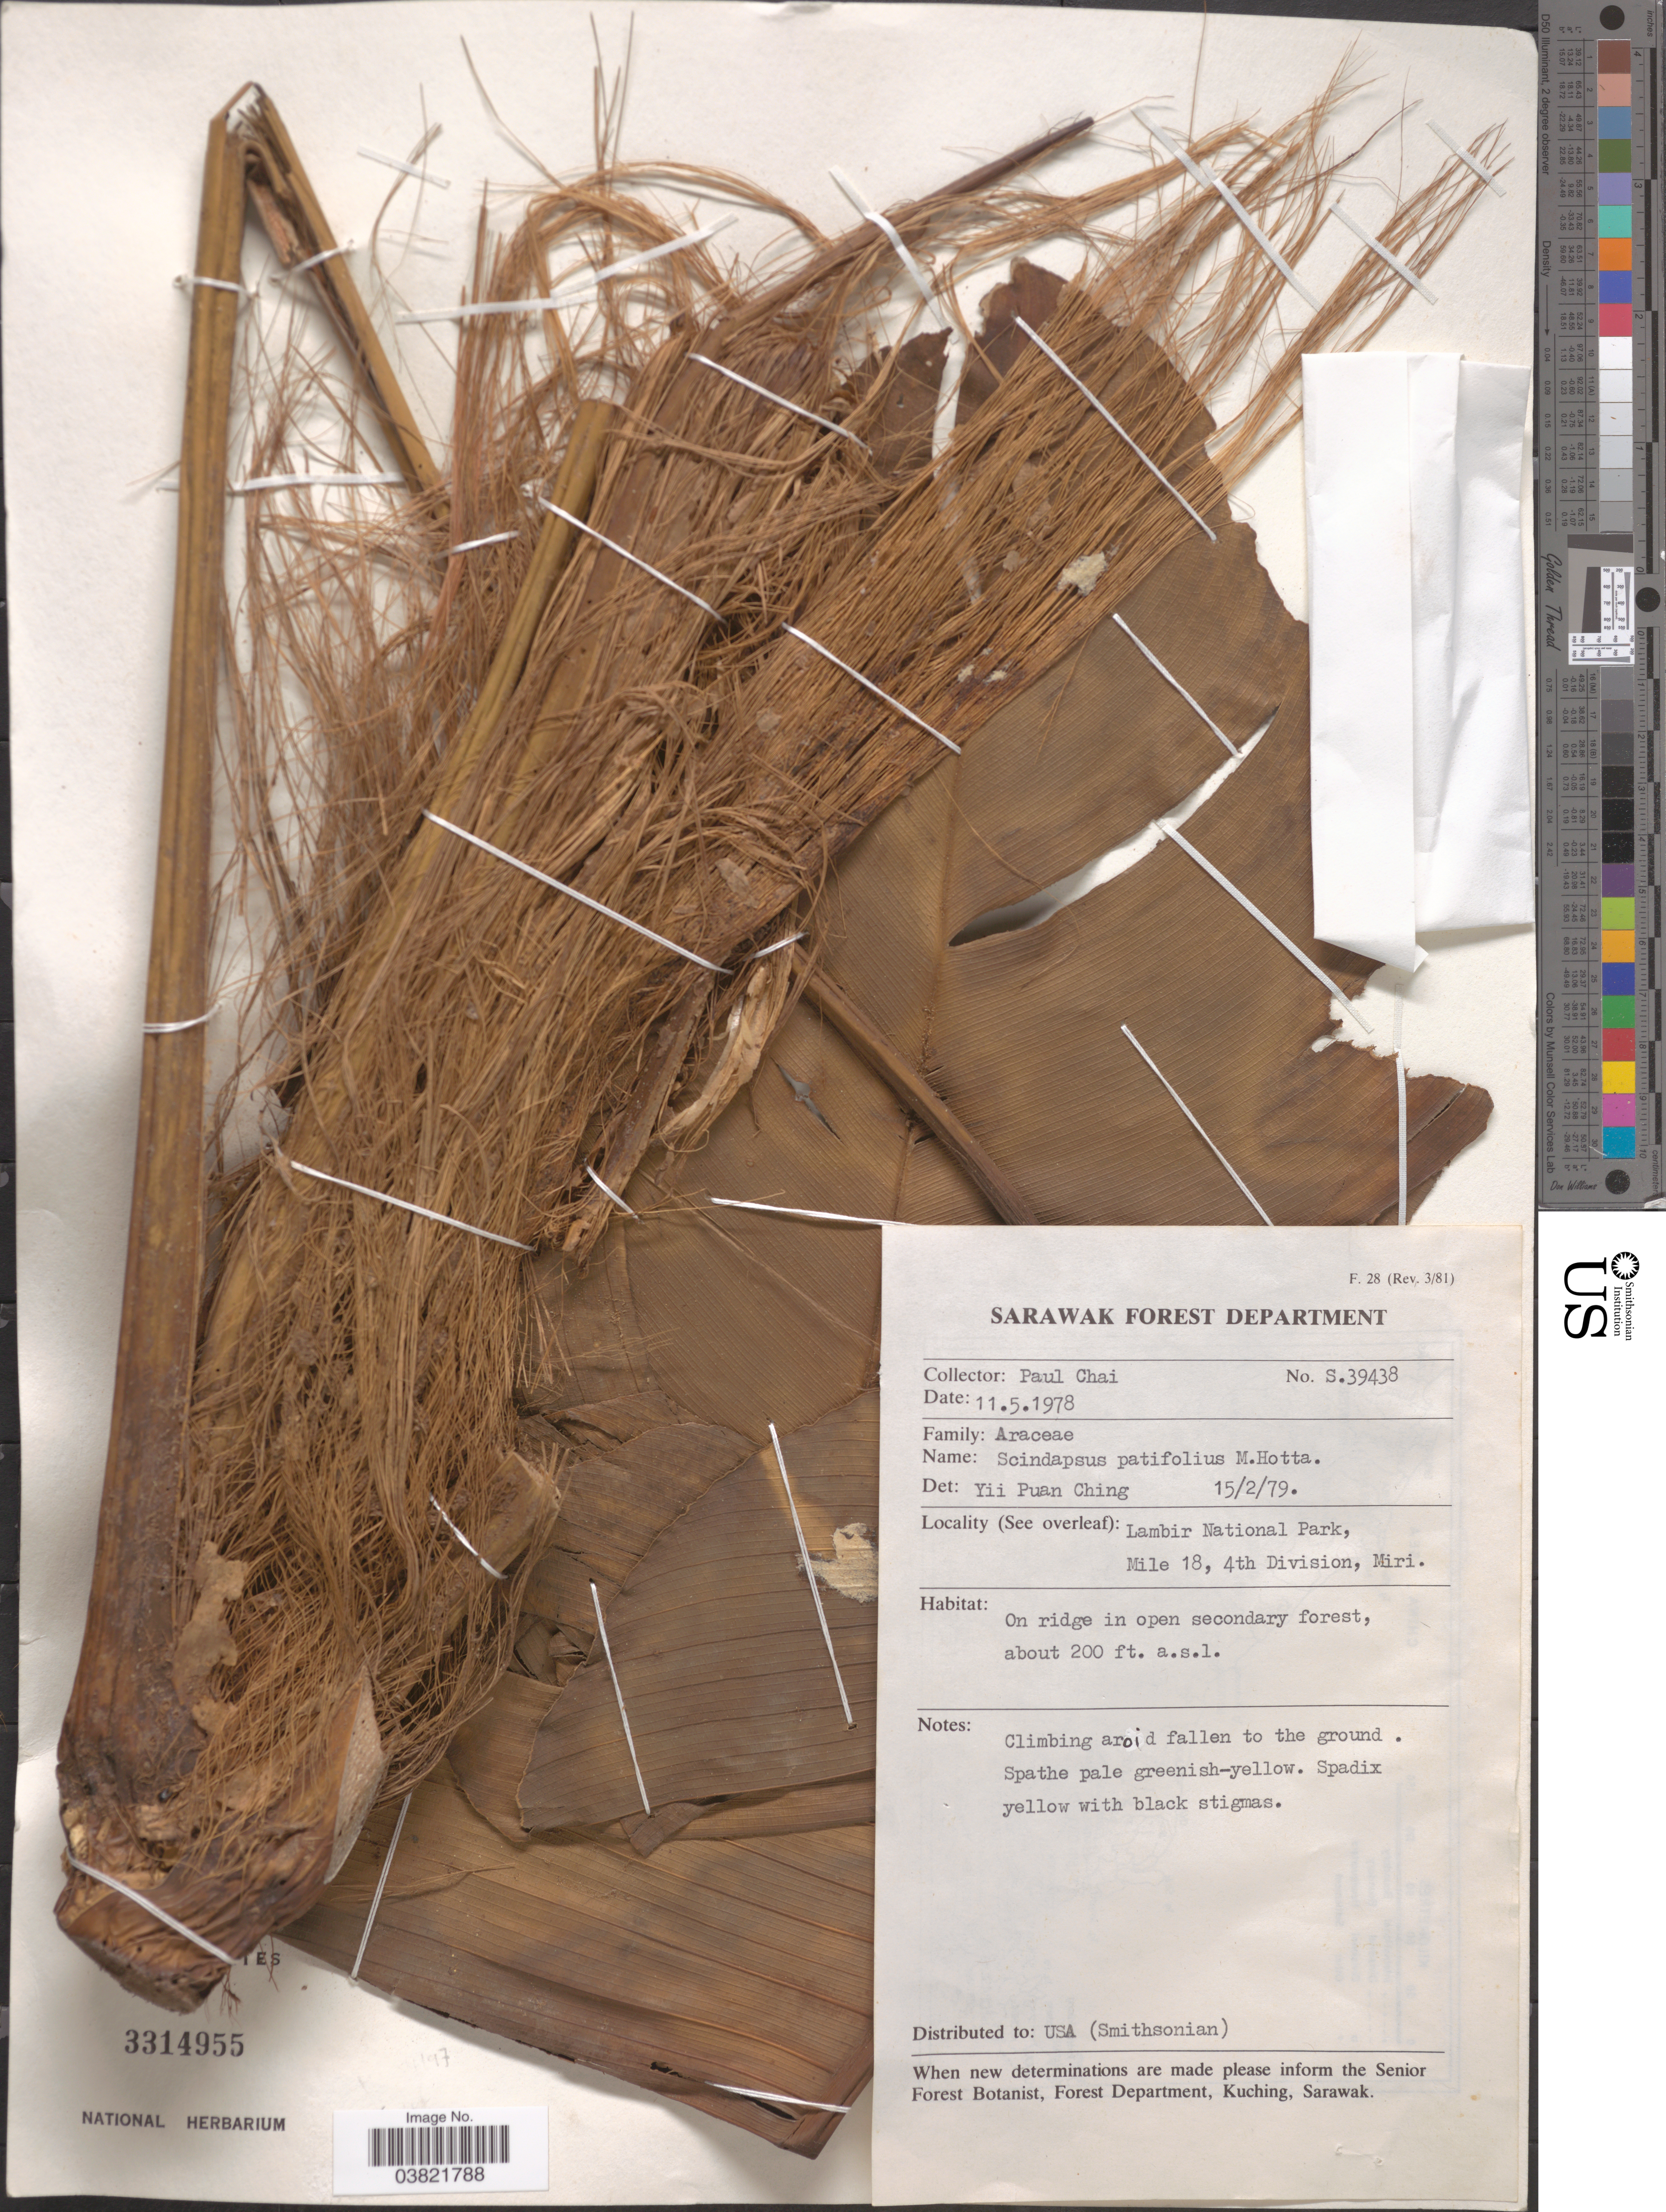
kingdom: Plantae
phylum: Tracheophyta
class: Liliopsida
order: Alismatales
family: Araceae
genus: Scindapsus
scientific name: Scindapsus latifolius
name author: M. Hotta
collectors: P. Chai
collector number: S39438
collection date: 1978-05-11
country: Malaysia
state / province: Sarawak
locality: Lambir National Park, Mile 18, 4th Division, Miri. On ridge in open secondary forest.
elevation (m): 61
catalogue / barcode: US 3314955